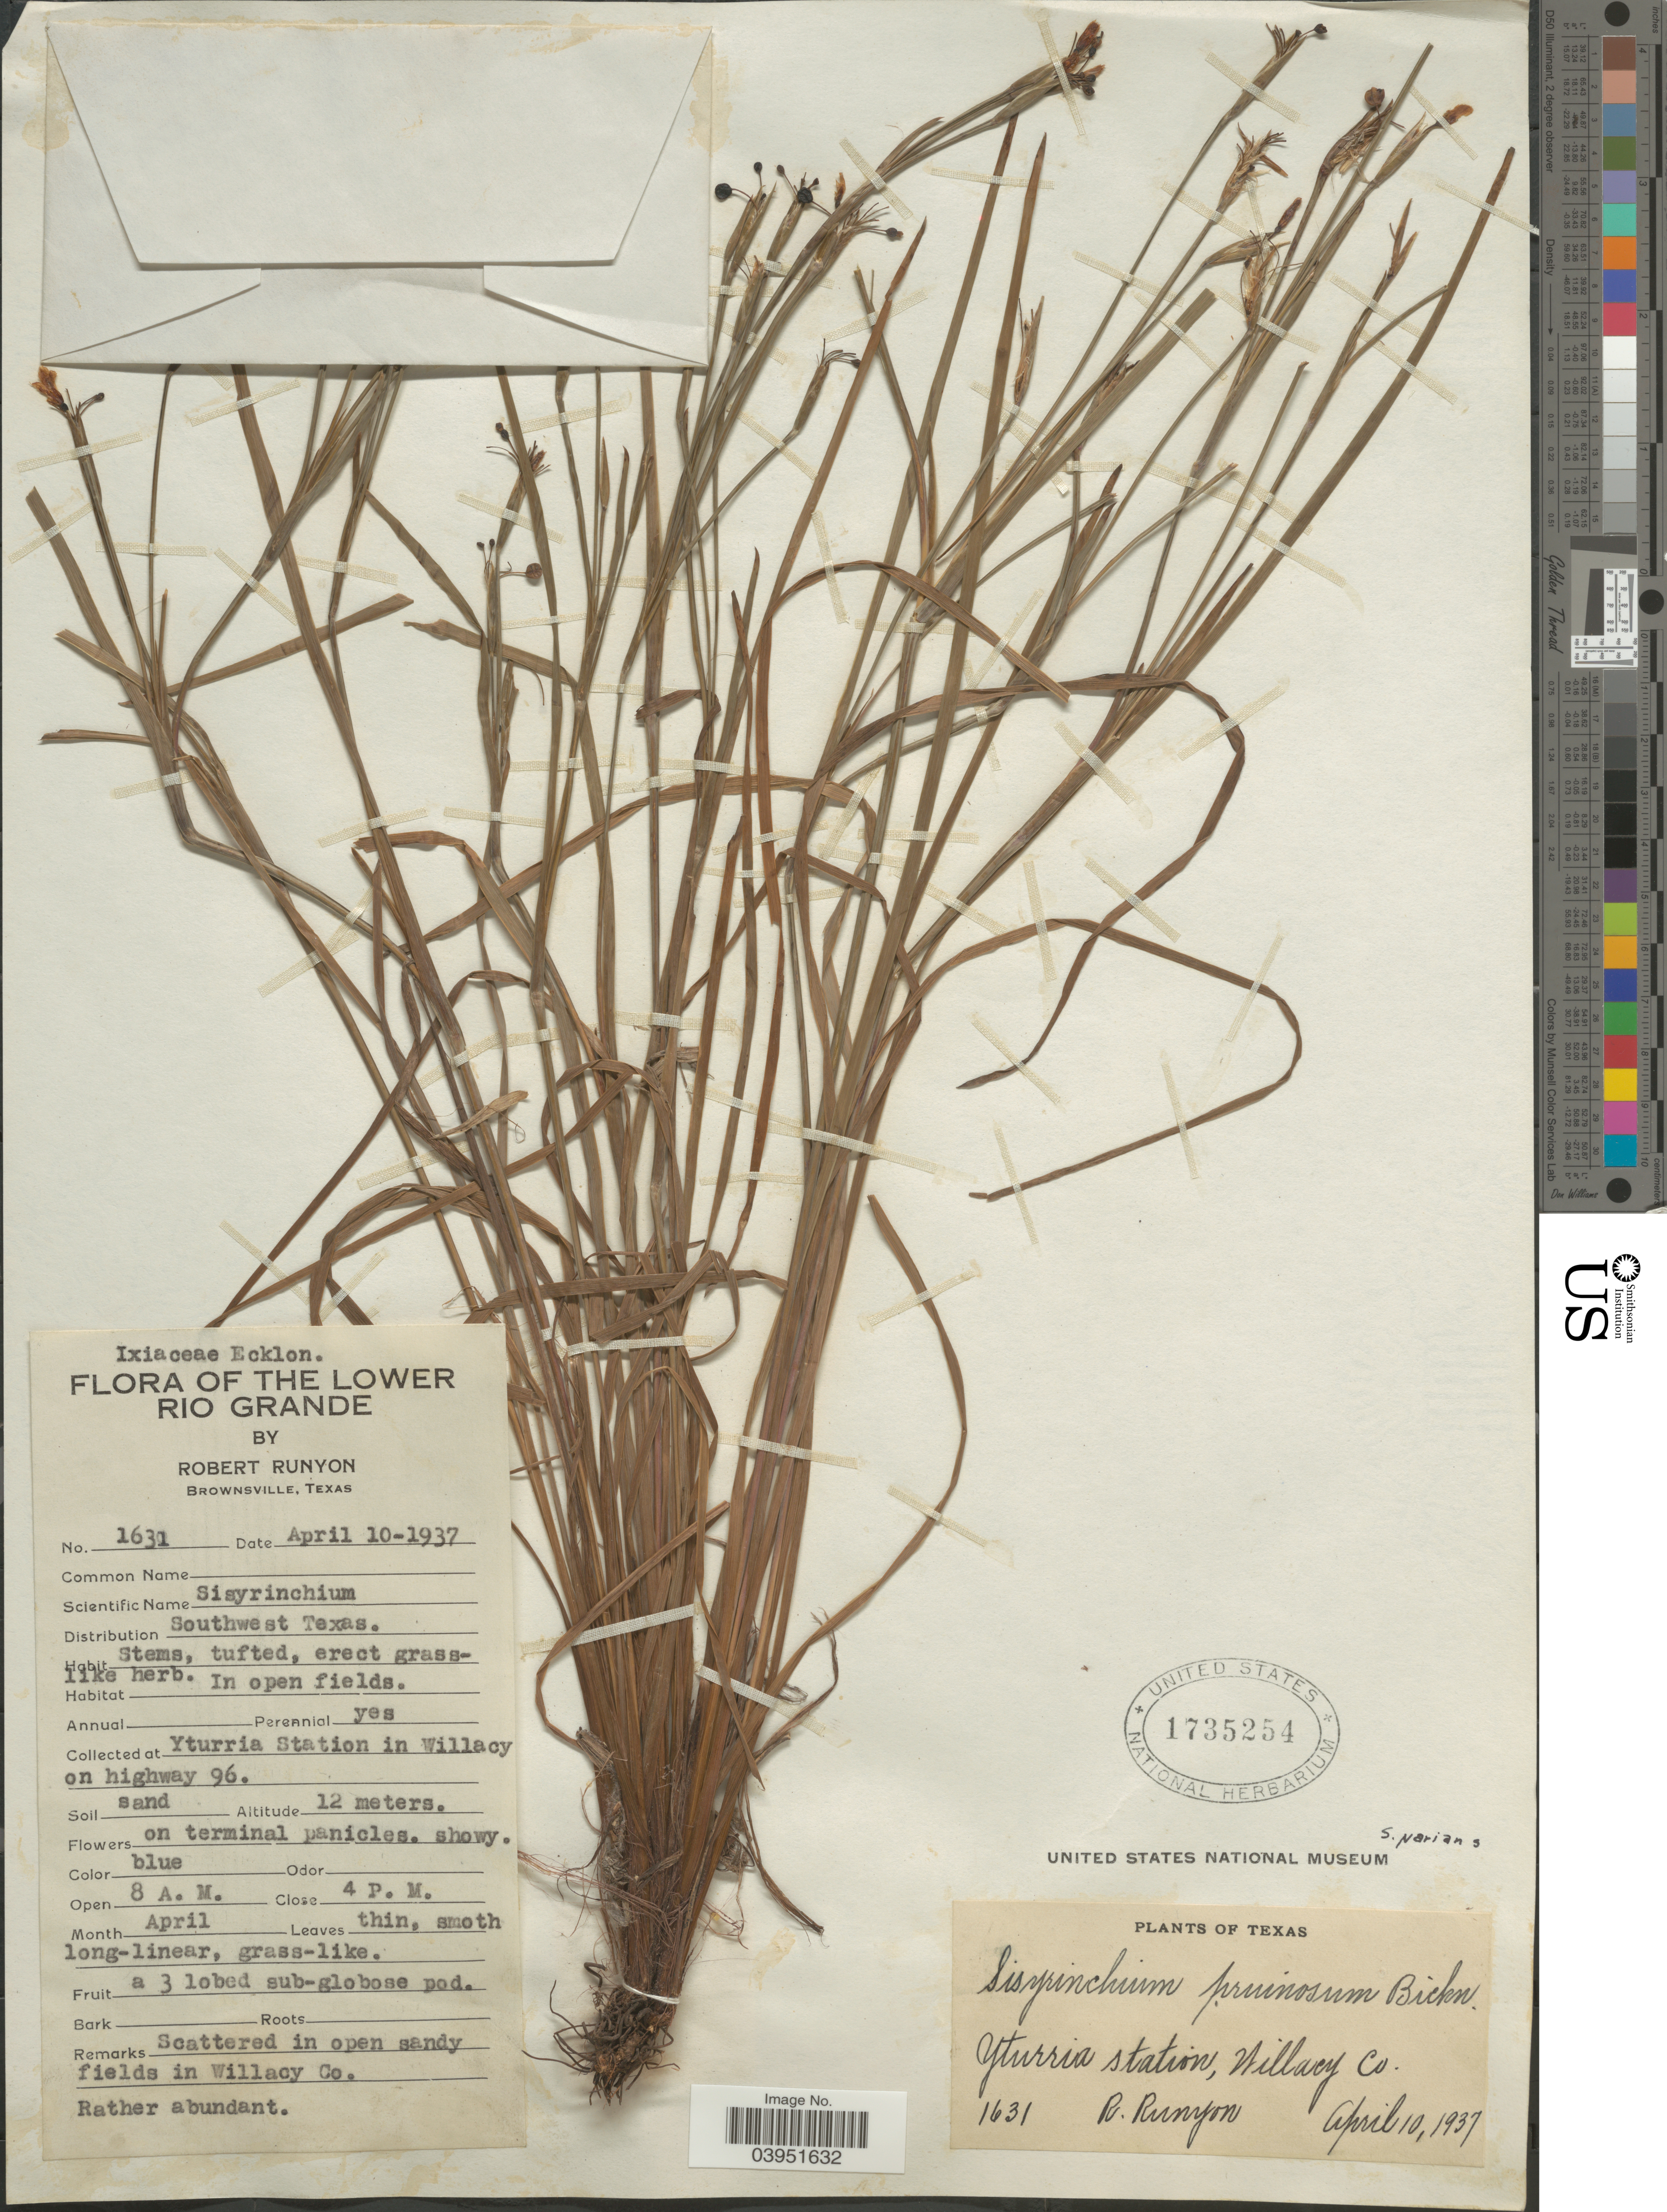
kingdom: Plantae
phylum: Tracheophyta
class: Liliopsida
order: Asparagales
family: Iridaceae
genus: Sisyrinchium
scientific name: Sisyrinchium varians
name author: E.P. Bicknell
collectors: R. Runyon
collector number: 1631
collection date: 1937-04-10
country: United States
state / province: Texas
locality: The Lower Rio Grande. Southwest Texas. Yturria Station in Willacy on highway 96. Willacy Co.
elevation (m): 12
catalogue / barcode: US 1735254